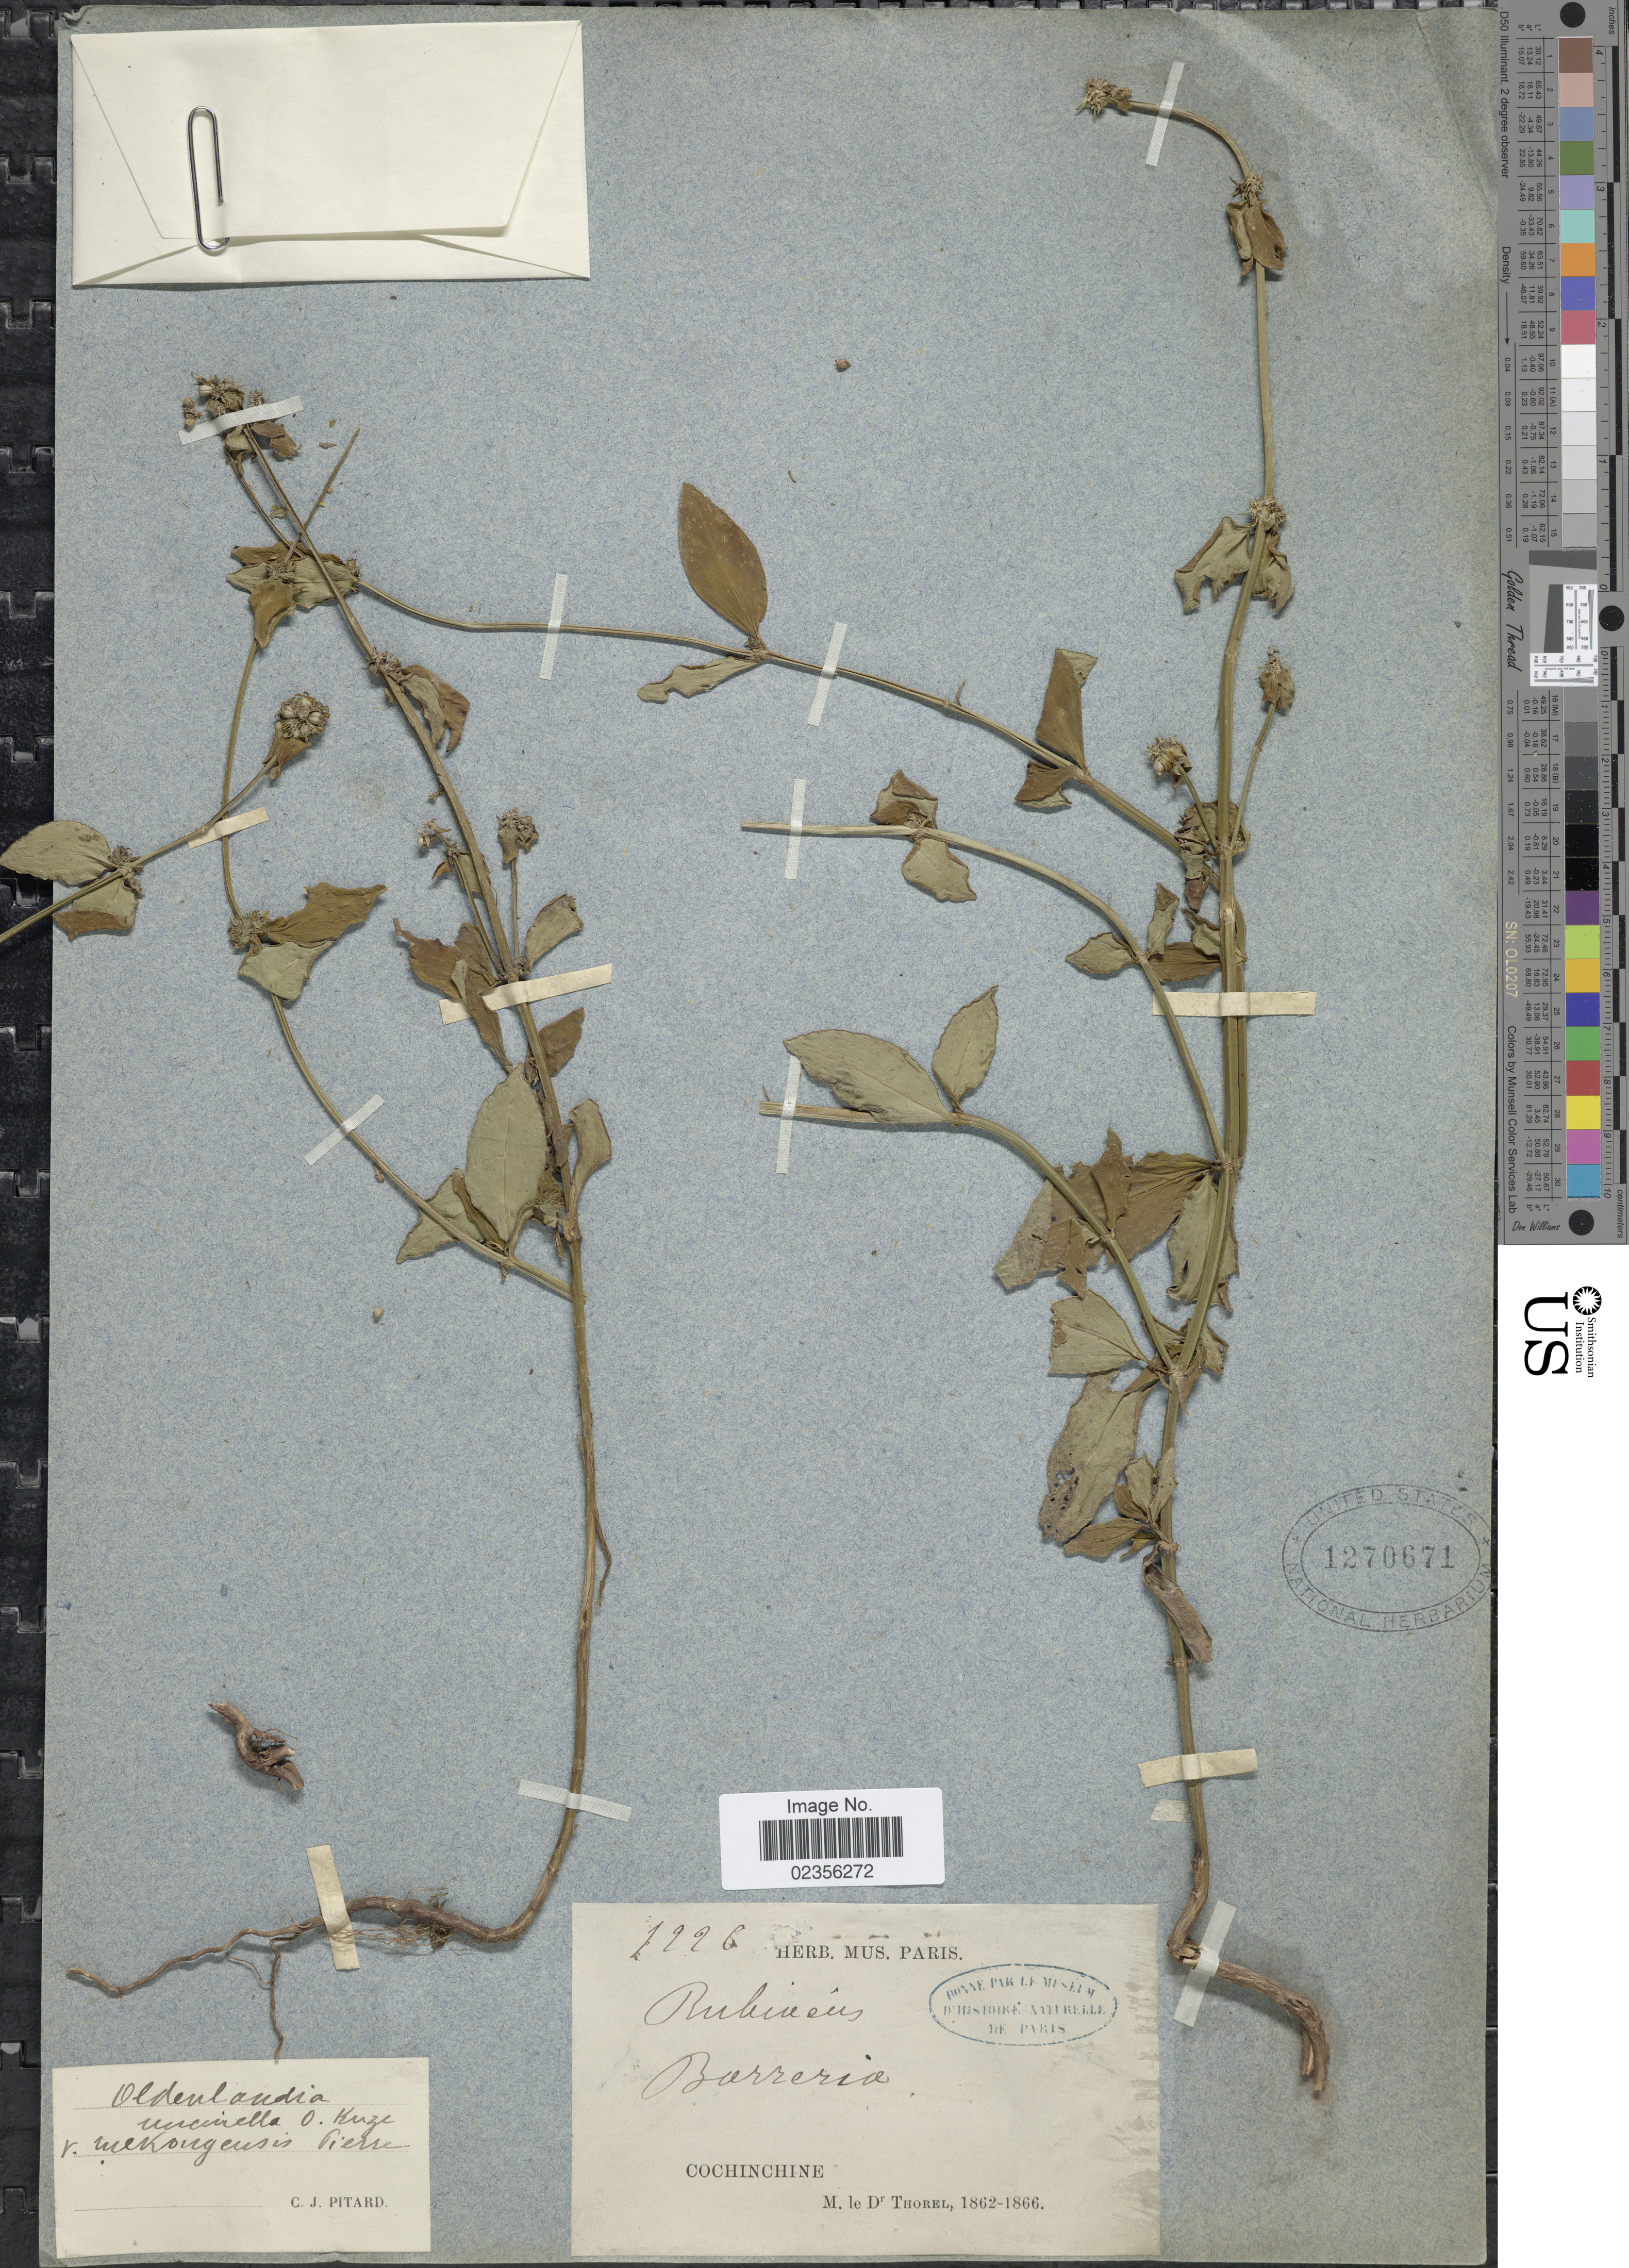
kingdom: Plantae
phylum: Tracheophyta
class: Magnoliopsida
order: Gentianales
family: Rubiaceae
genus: Hedyotis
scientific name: Hedyotis uncinella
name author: Hook. & Arn.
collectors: C. Thorel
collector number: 1226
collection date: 1862/1866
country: Vietnam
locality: Cochinchine, Barreria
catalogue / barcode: US 1270671